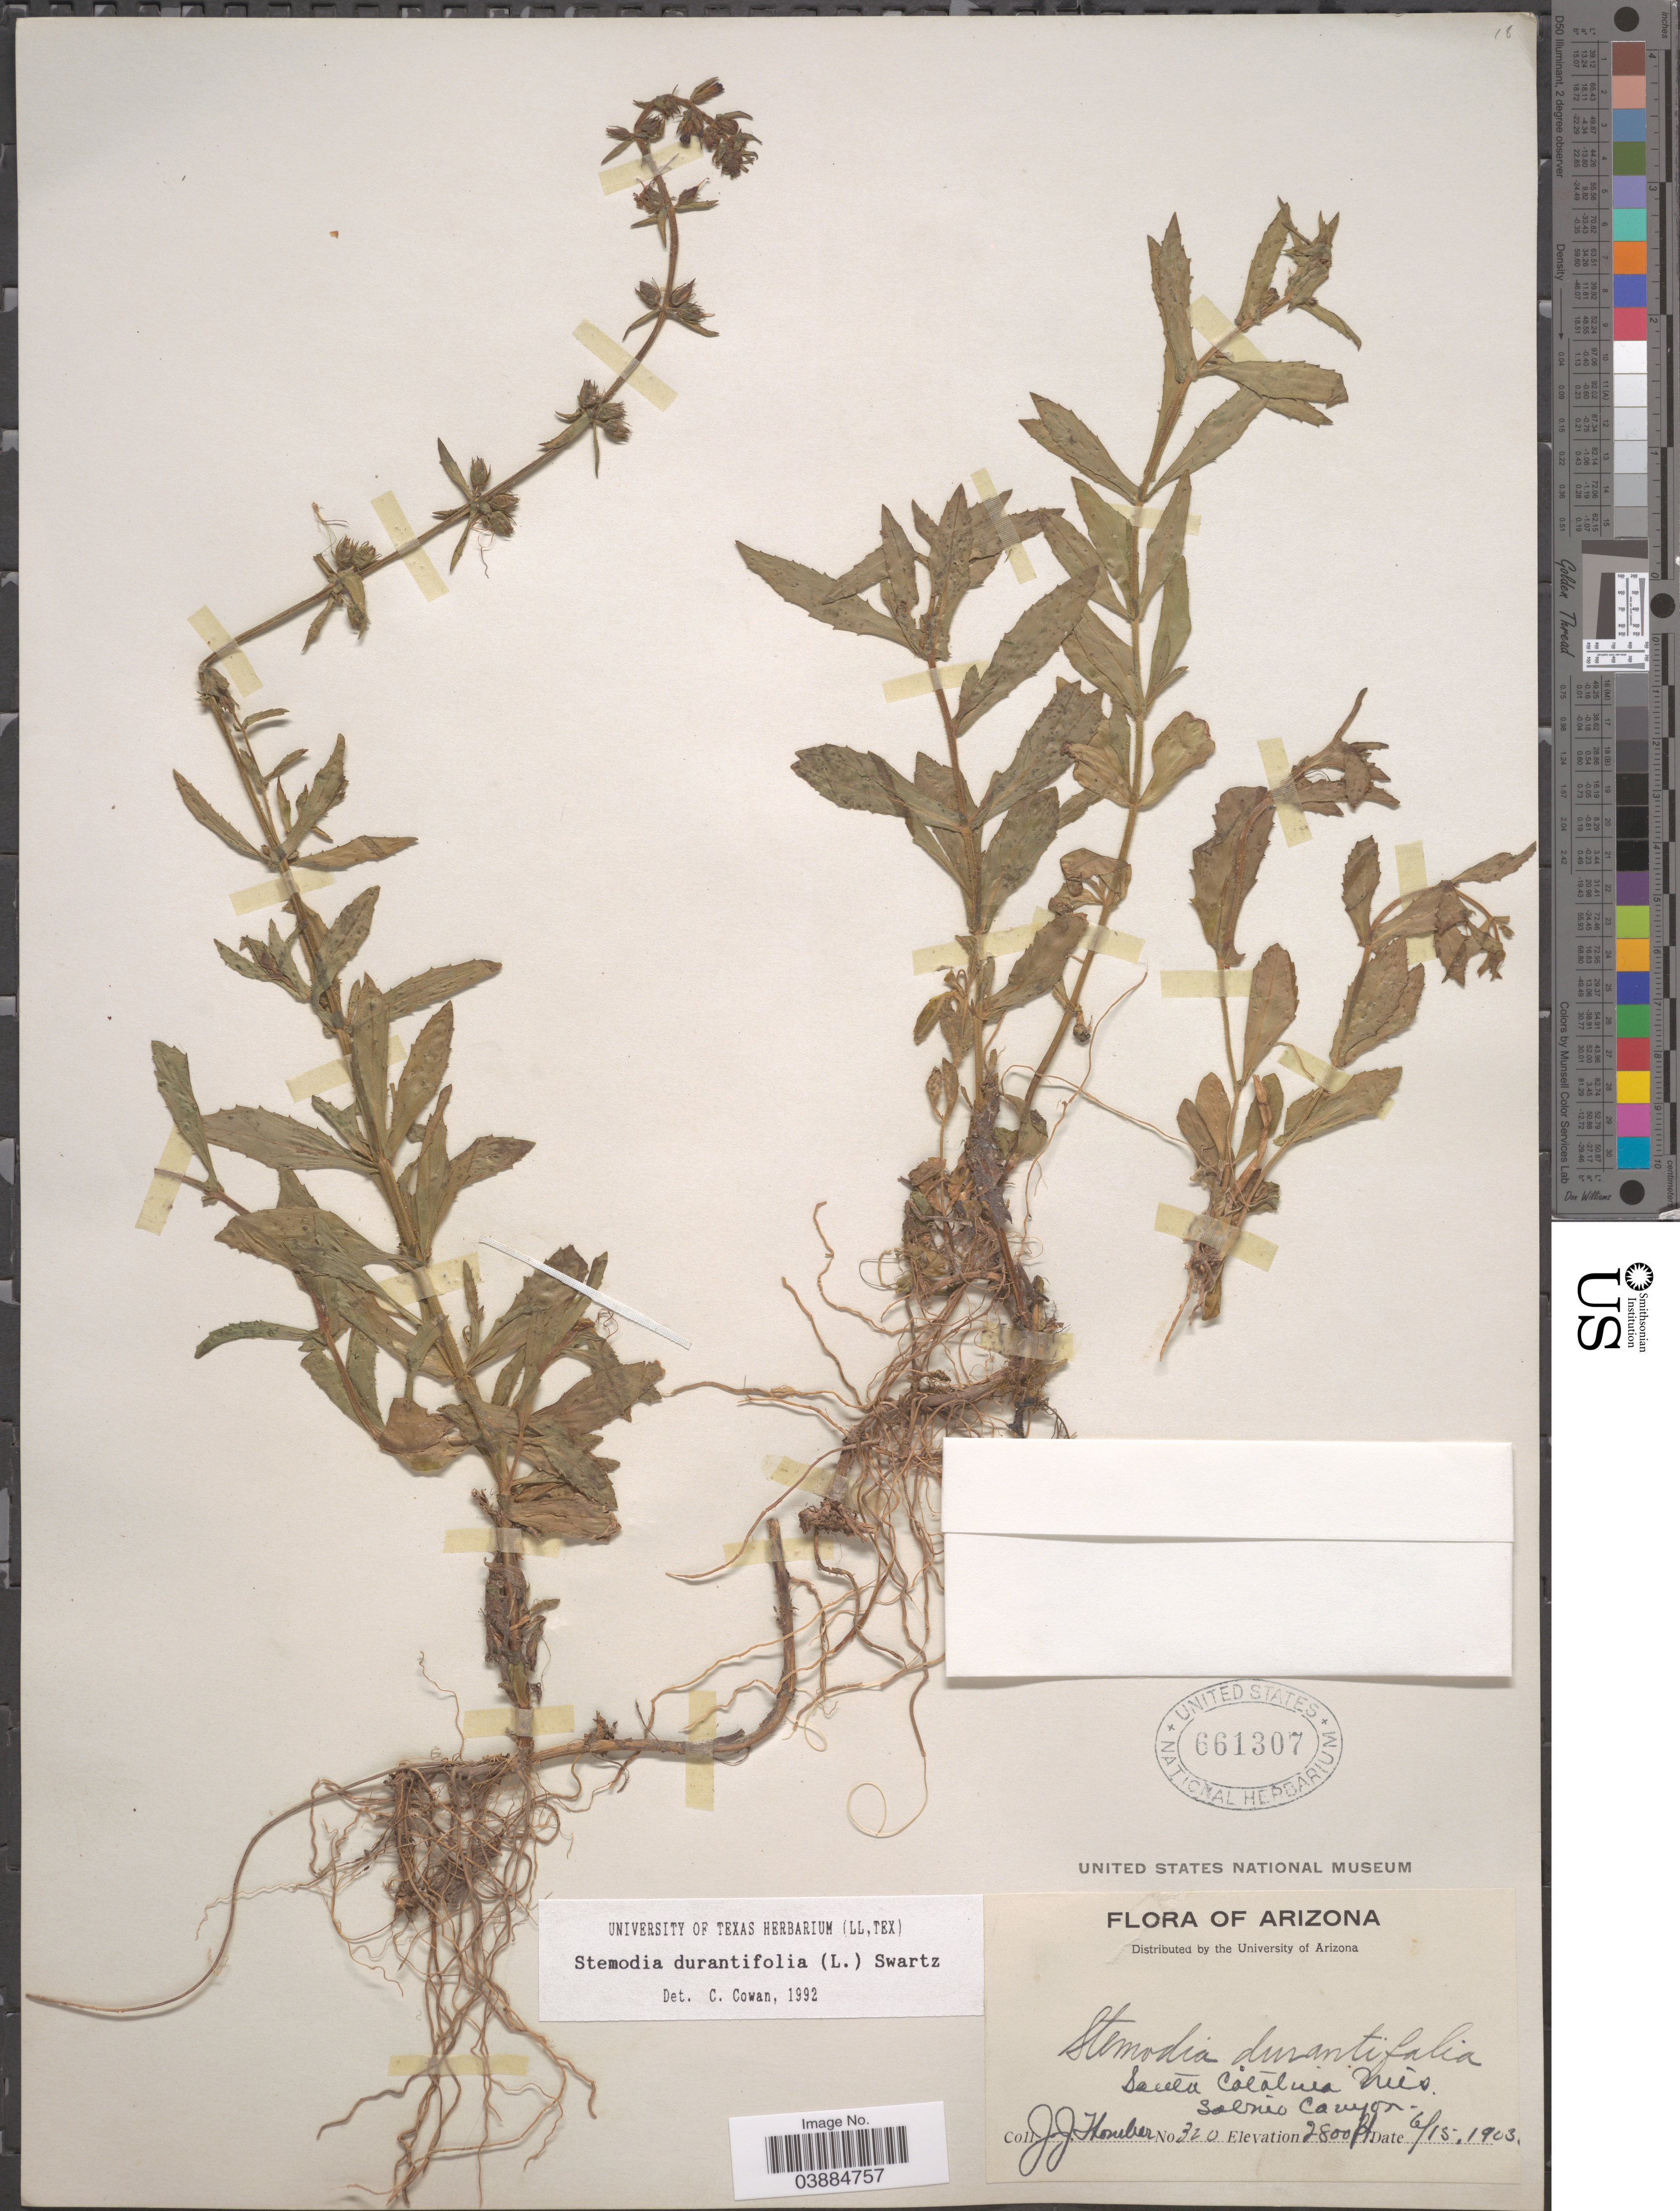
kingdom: Plantae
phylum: Tracheophyta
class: Magnoliopsida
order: Lamiales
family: Plantaginaceae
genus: Stemodia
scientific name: Stemodia durantifolia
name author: (L.) Sw.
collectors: J. Thornber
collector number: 320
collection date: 1903-06-15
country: United States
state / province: Arizona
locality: Santa Catalina Mts. Sabino Canyon.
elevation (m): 853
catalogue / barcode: US 661307